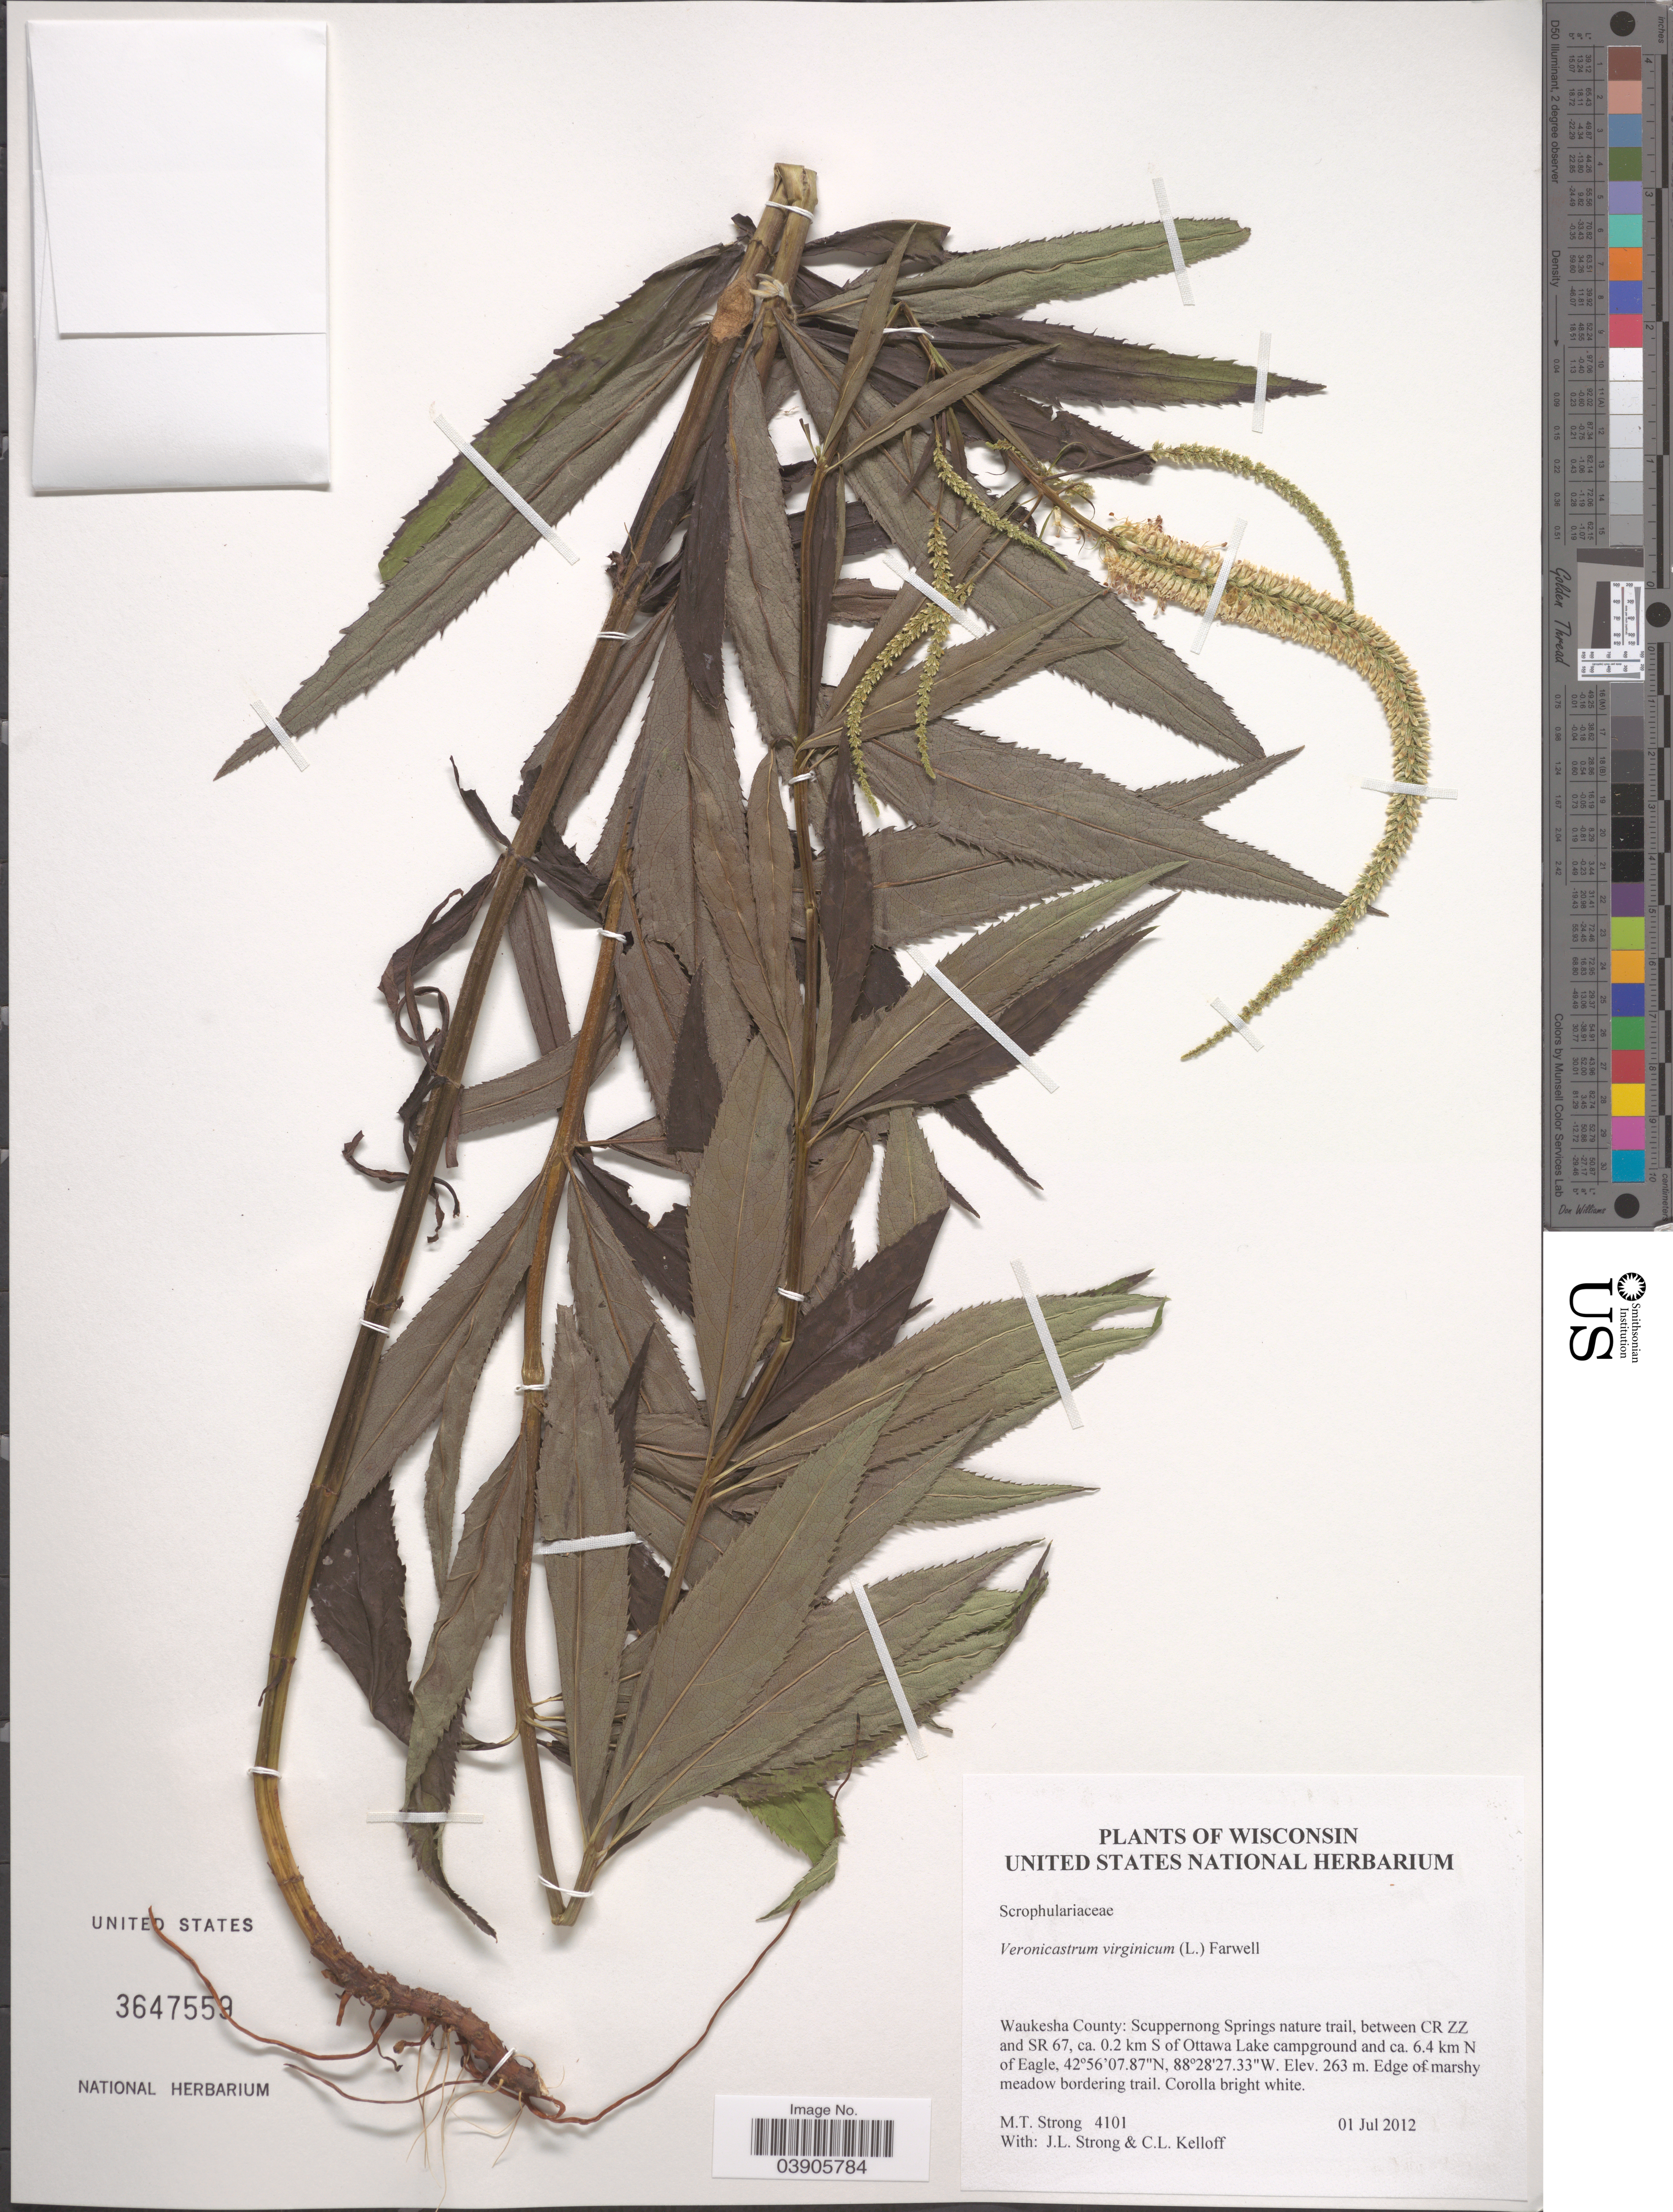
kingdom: Plantae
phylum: Tracheophyta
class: Magnoliopsida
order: Lamiales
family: Plantaginaceae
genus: Veronicastrum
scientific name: Veronicastrum virginicum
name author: (L.) Farw.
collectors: M. T. Strong, J. L. Strong & C. L. Kelloff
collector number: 4101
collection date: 2012-07-01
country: United States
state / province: Wisconsin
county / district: Waukesha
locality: Waukesha County: Scuppernong Springs nature trail, between CR ZZ and SR 67, ca. 0.2 km S of Ottawa Lake campground and ca. 6.4 km N of Eagle. Edge of marshy meadow bordering trail.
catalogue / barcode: US 3647559